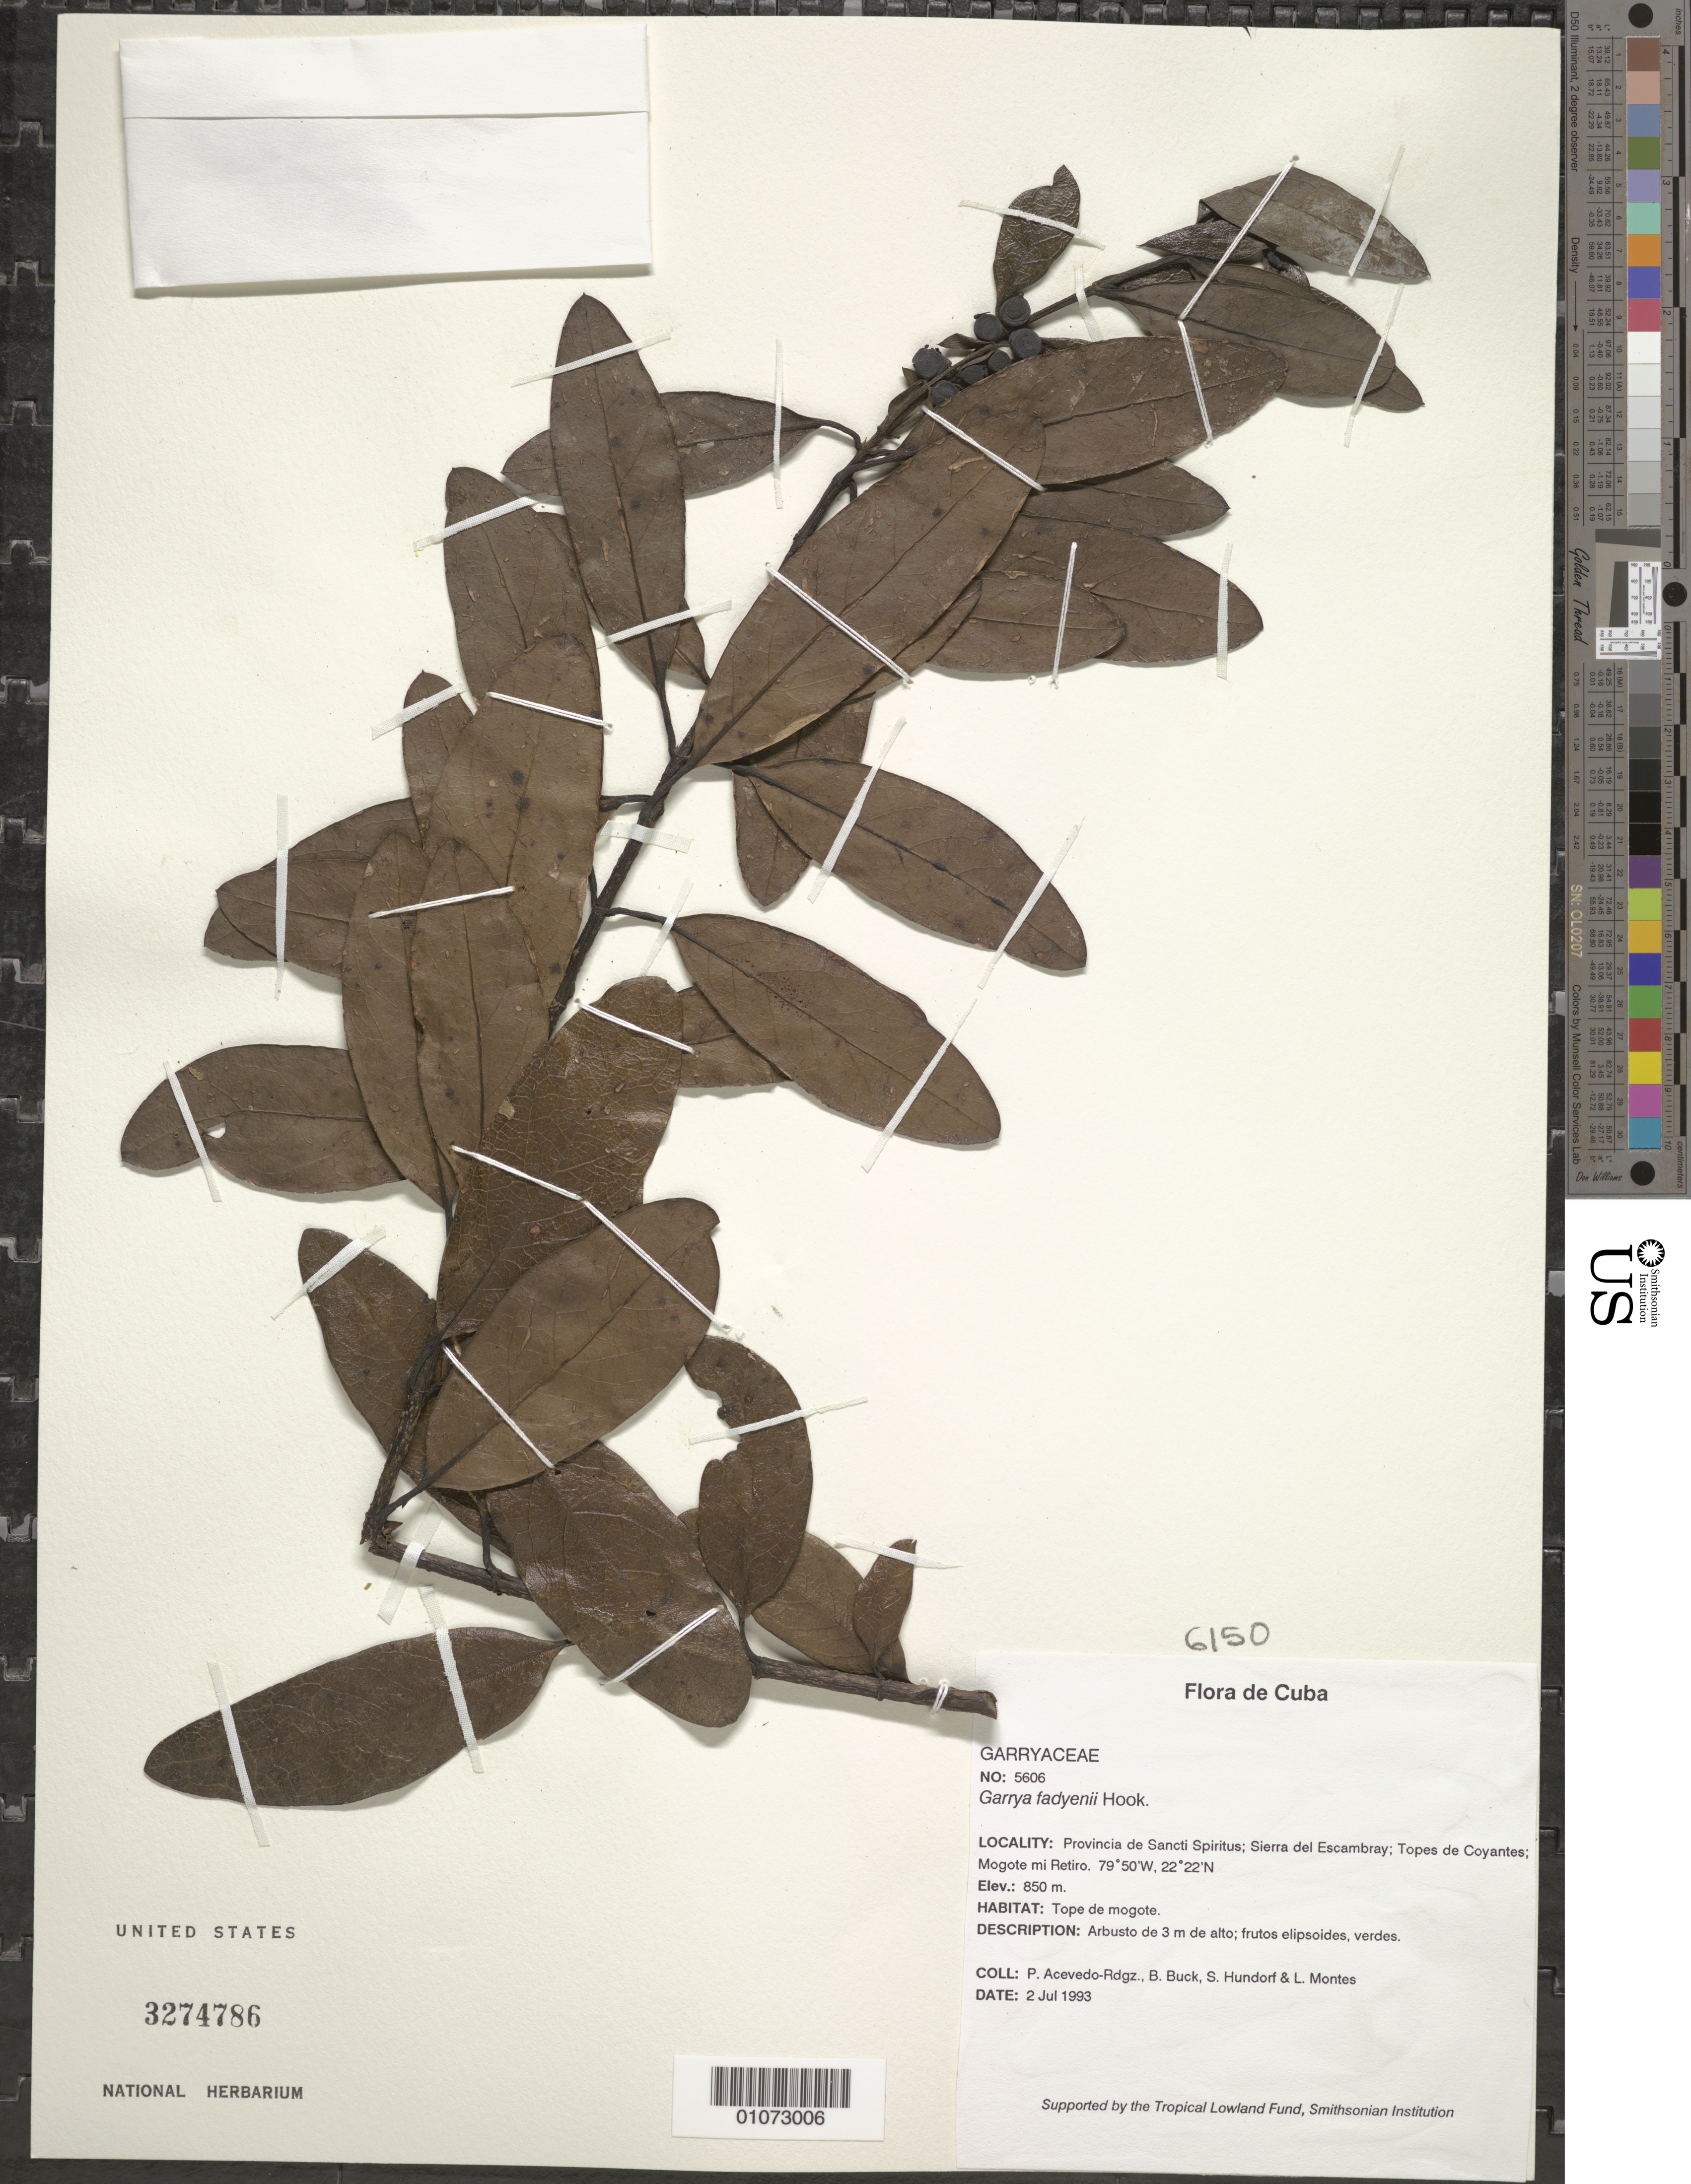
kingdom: Plantae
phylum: Tracheophyta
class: Magnoliopsida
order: Garryales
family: Garryaceae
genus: Garrya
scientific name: Garrya fadyenii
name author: Hook.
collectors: P. Acevedo-Rodr., B. Buck, S. Hundorf & L. Montes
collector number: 5606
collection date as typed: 02 Jul 1993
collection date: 1993-07-02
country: Cuba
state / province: Sancti Spiritus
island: Cuba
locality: Sierra del Escambray, Topes de Coyantes, Mogote mi Retiro Top of mogote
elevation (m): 850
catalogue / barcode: US 3274786